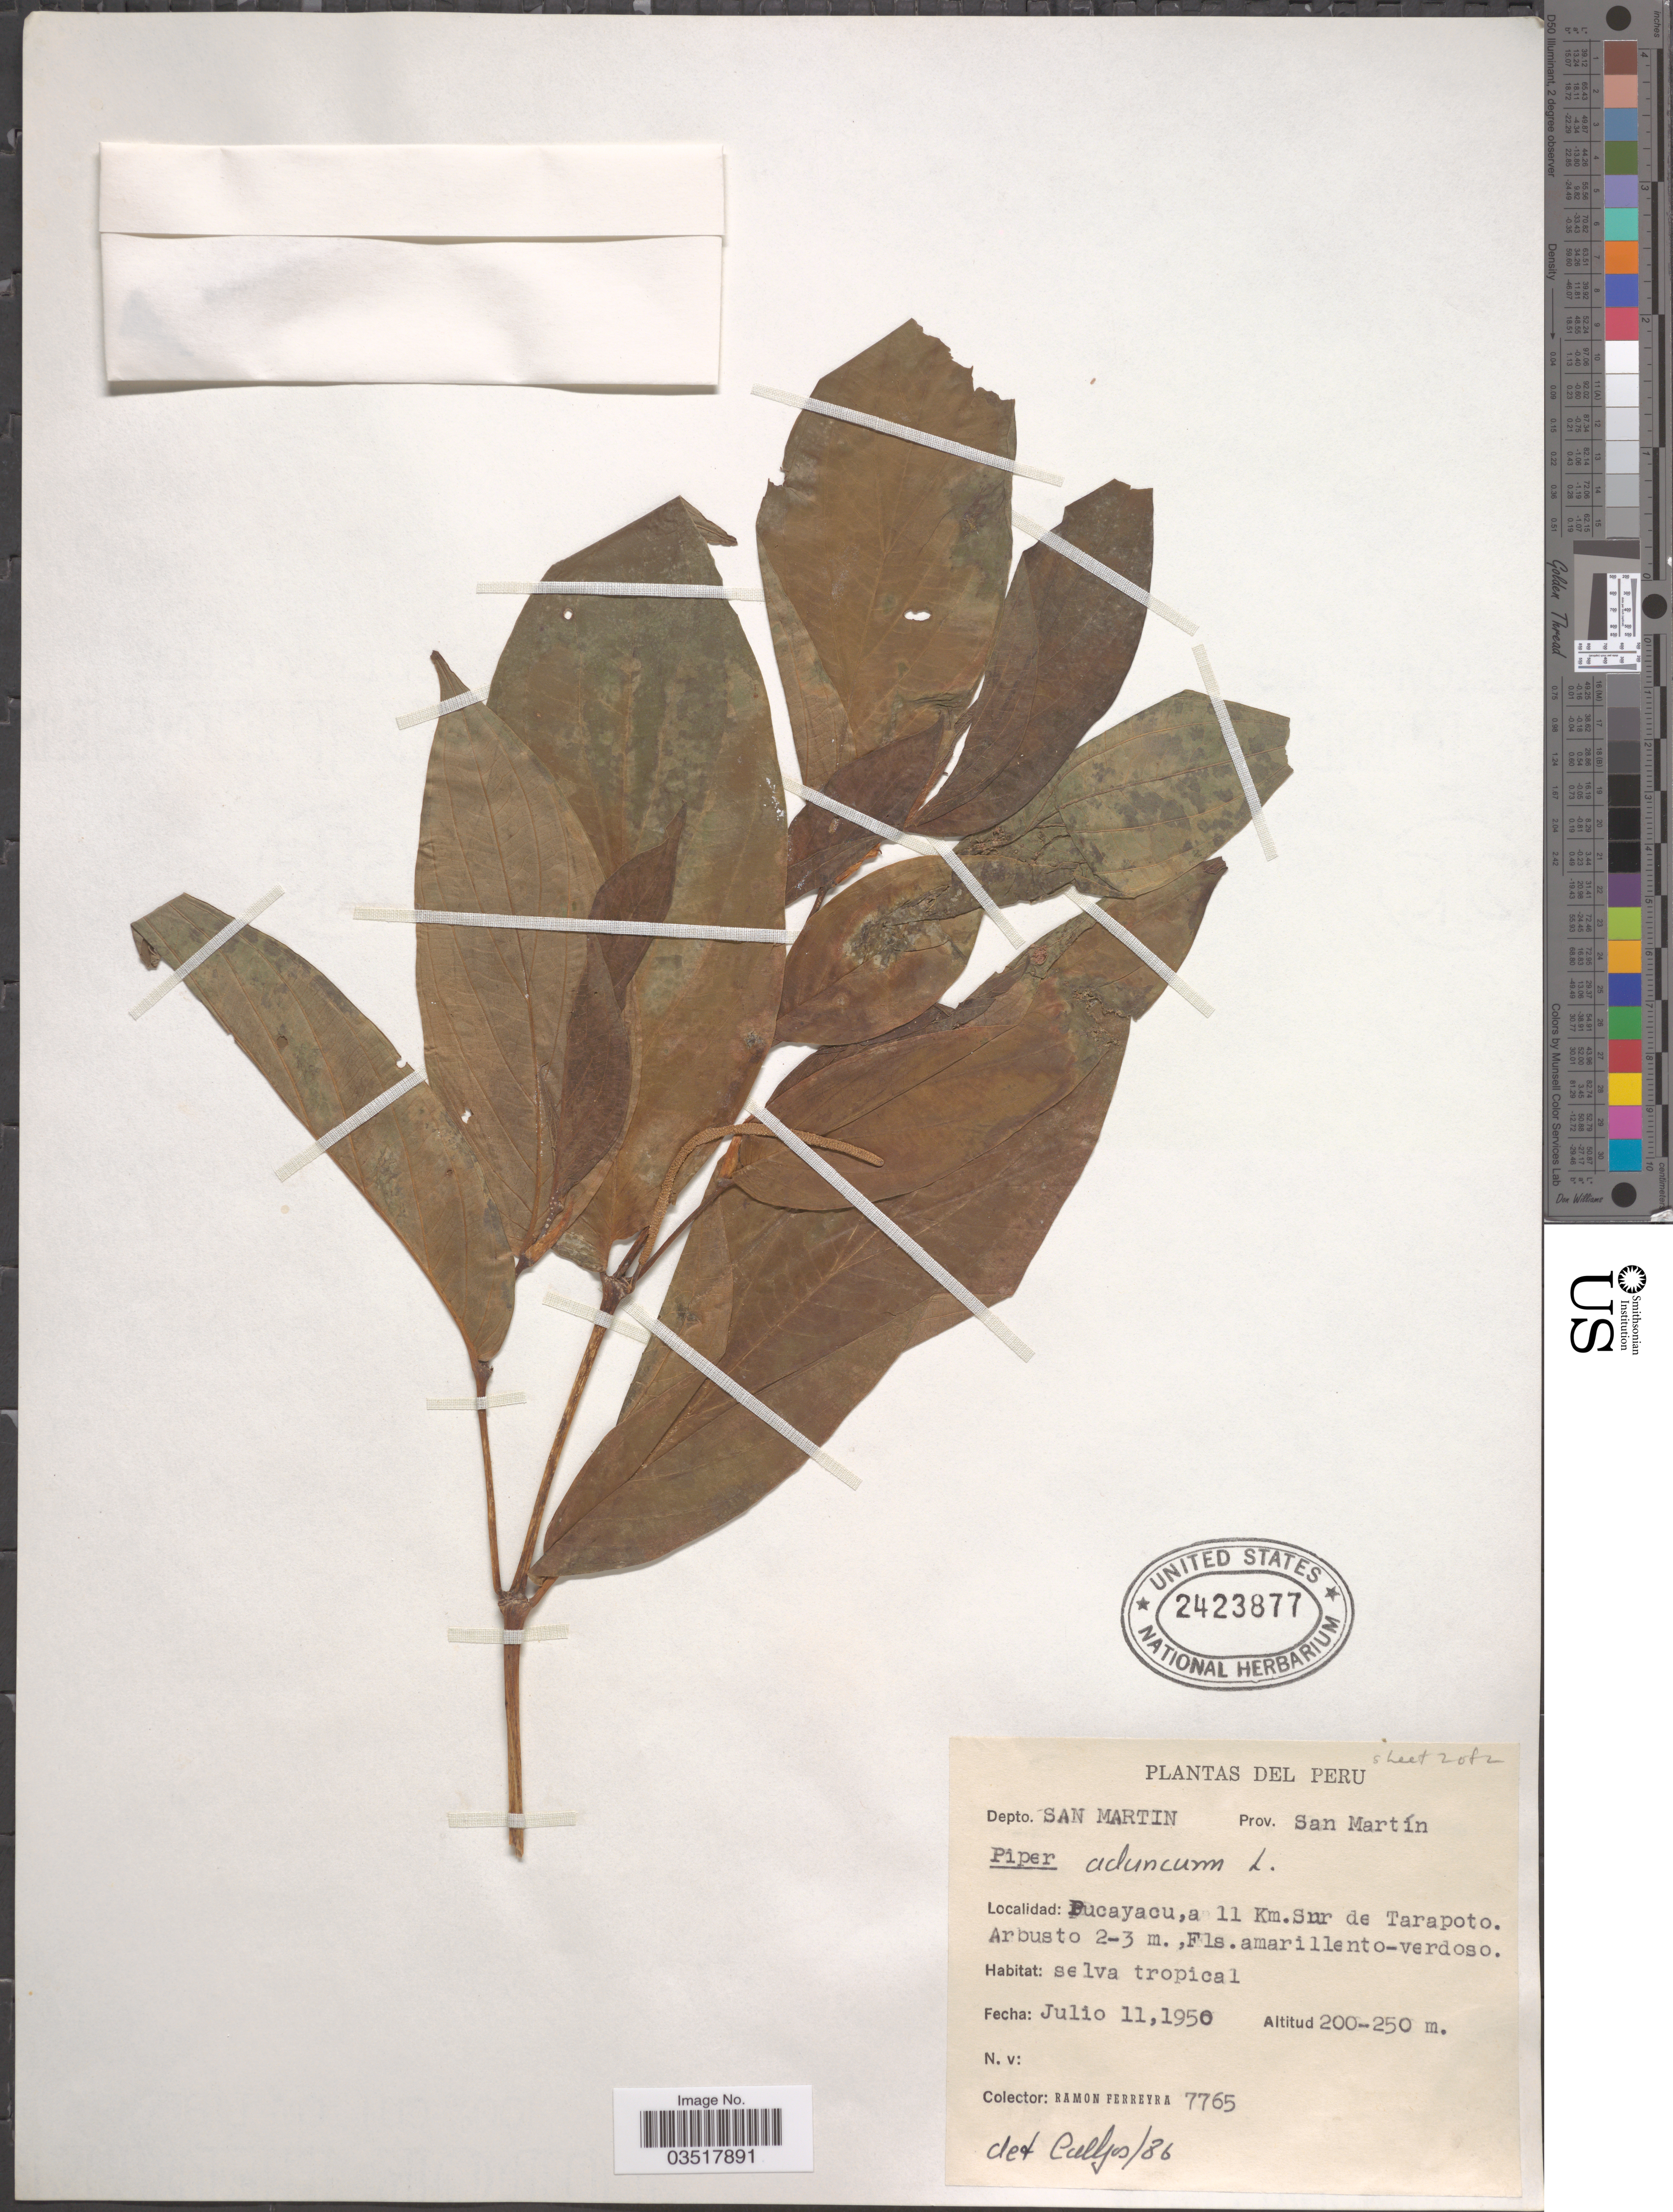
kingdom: Plantae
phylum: Tracheophyta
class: Magnoliopsida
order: Piperales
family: Piperaceae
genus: Piper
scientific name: Piper aduncum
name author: L.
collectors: R. A. Ferreyra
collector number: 7765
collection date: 1950-07-11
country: Peru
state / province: San Martín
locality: Depto. San Martin Prov. San Martín. Pucayacu, a 11 Km.Sur de Tarapoto.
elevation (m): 200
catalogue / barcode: US 2423877